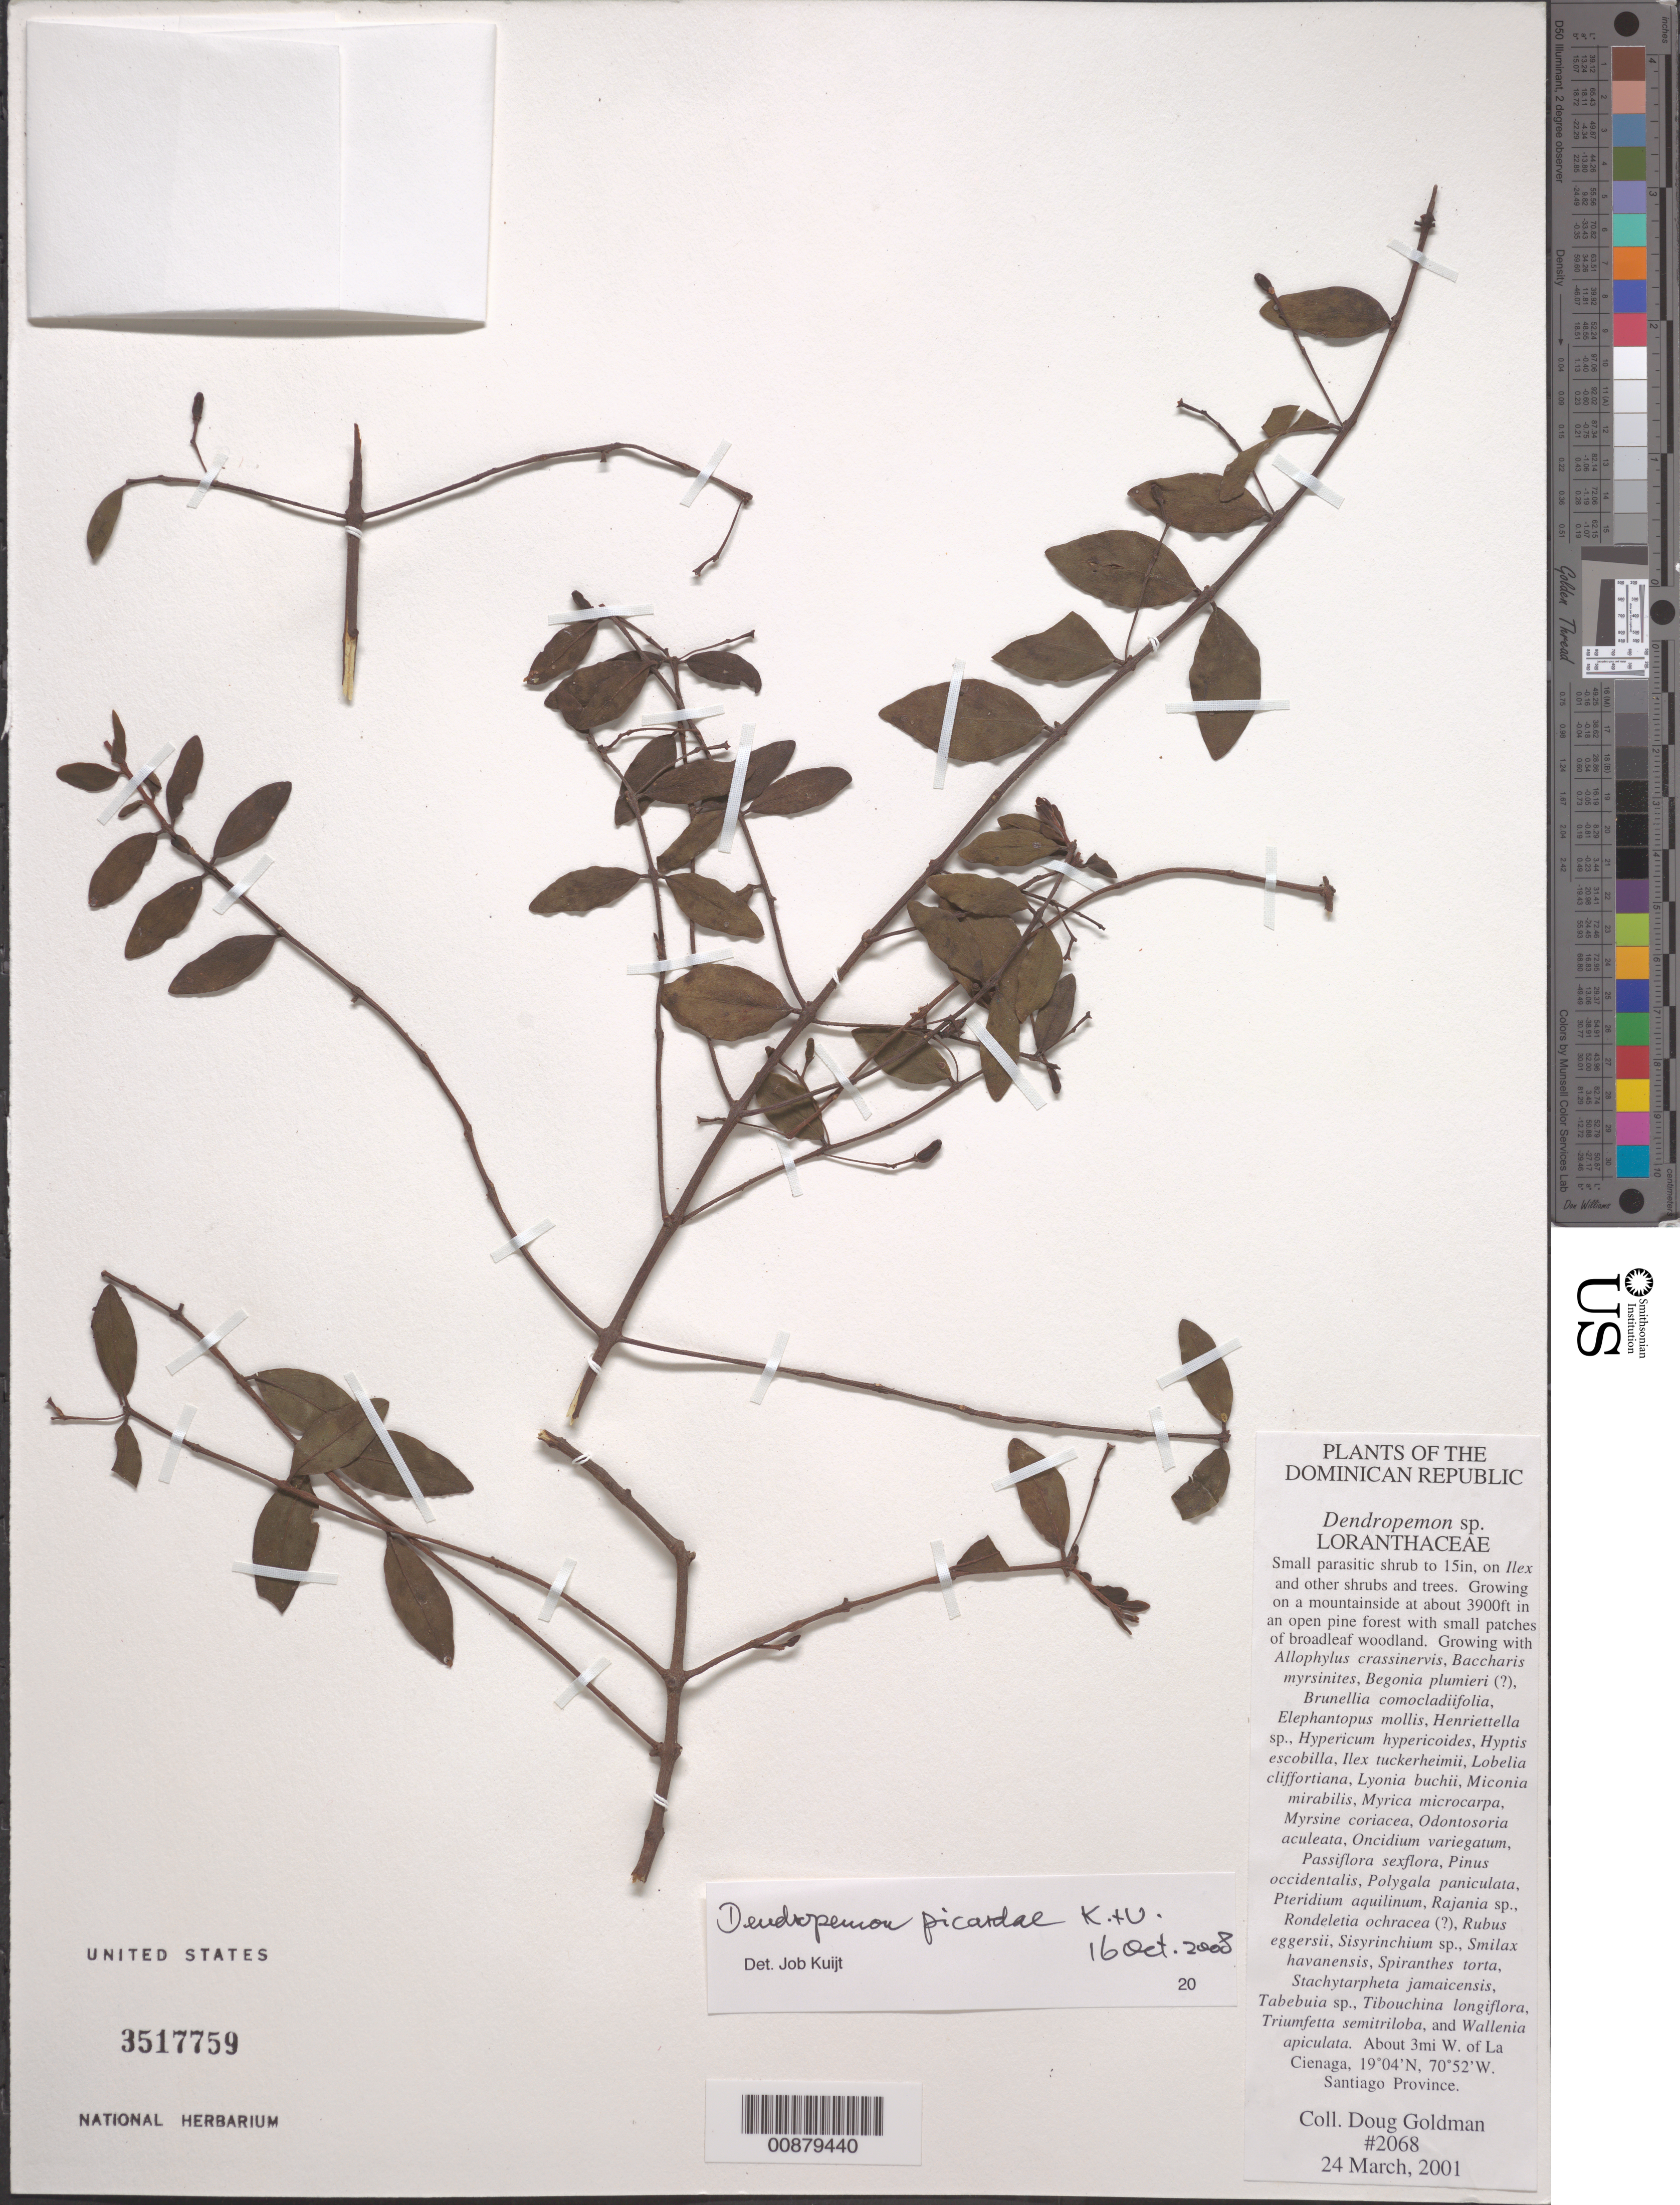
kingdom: Plantae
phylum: Tracheophyta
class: Magnoliopsida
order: Santalales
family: Loranthaceae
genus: Dendropemon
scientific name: Dendropemon sp.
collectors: D. H. Goldman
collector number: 2068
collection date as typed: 24 Mar 2001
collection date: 2001-03-24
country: Dominican Republic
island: Hispaniola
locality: Santiago Province: about 3 mi. W of La Cienaga.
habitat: Growing on a mountainside in an open pine forest with small patches of broadleaf woodland.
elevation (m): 1189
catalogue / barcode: US 3517759